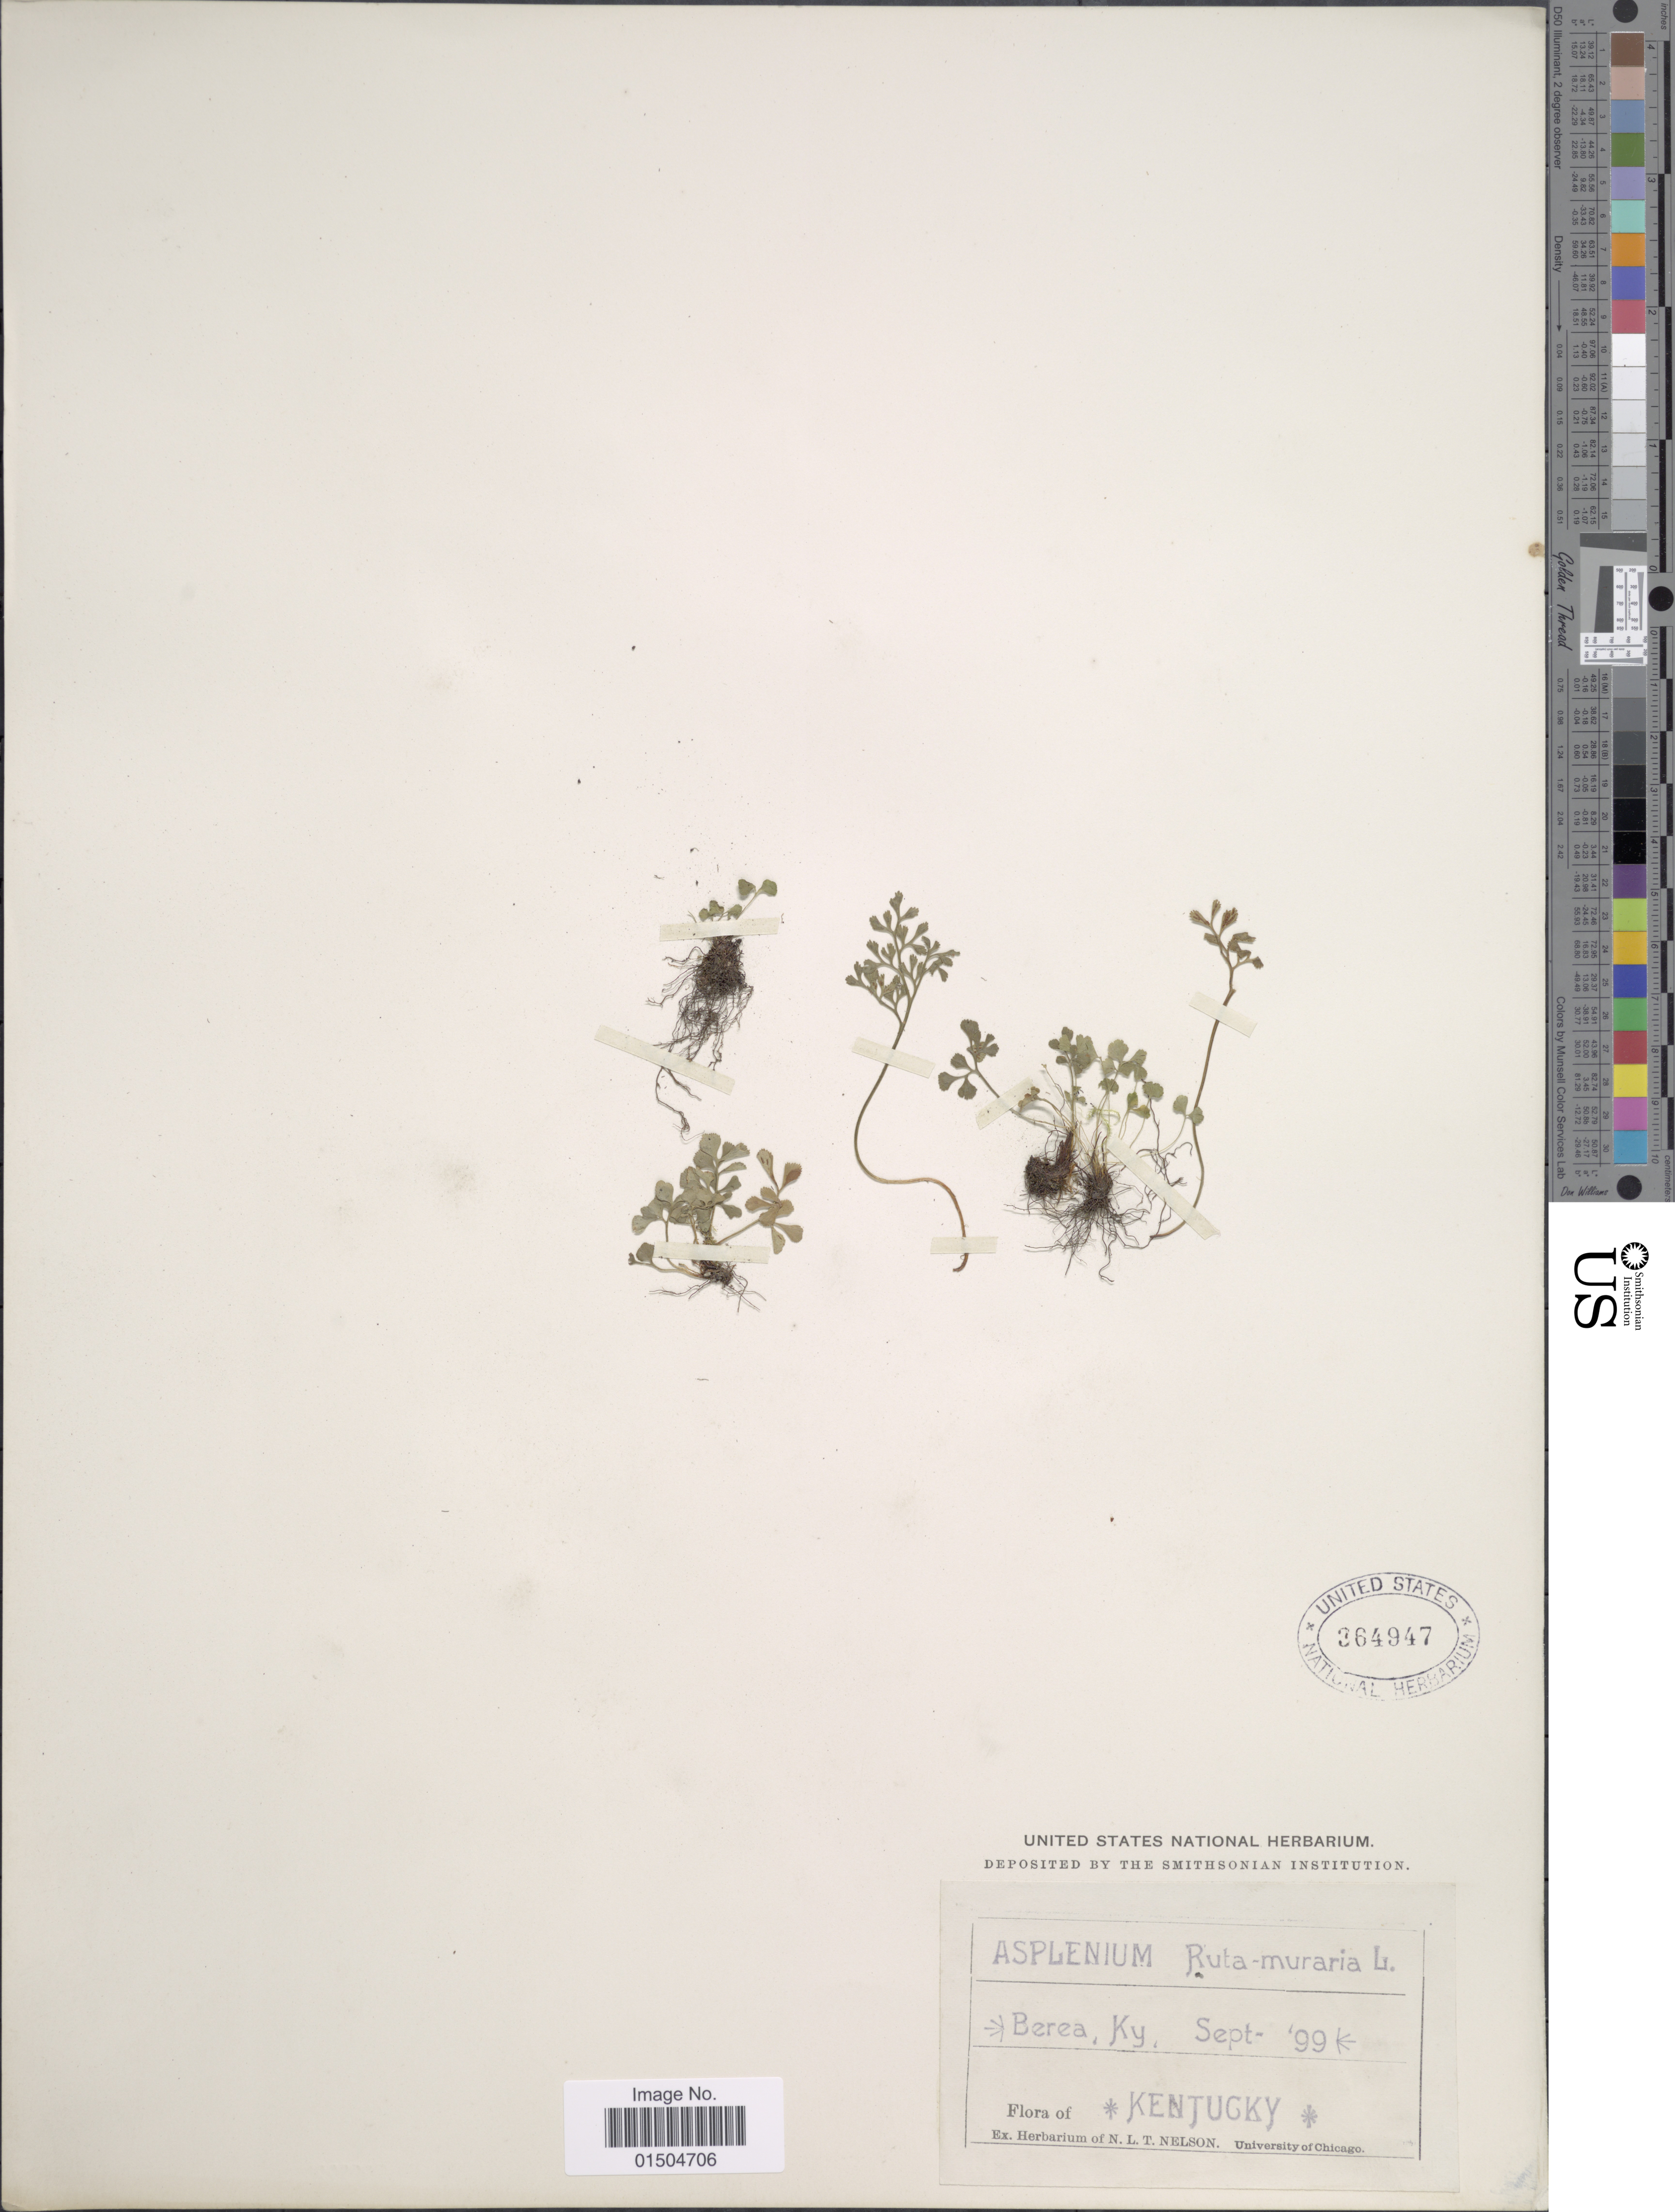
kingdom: Plantae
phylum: Tracheophyta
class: Polypodiopsida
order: Polypodiales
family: Aspleniaceae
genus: Asplenium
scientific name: Asplenium ruta-muraria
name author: L.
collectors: ex herb. N. L. T. Nelson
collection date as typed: Transcribed d/m/y: /9/99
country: United States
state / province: Kentucky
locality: Berea.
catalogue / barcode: US 364947